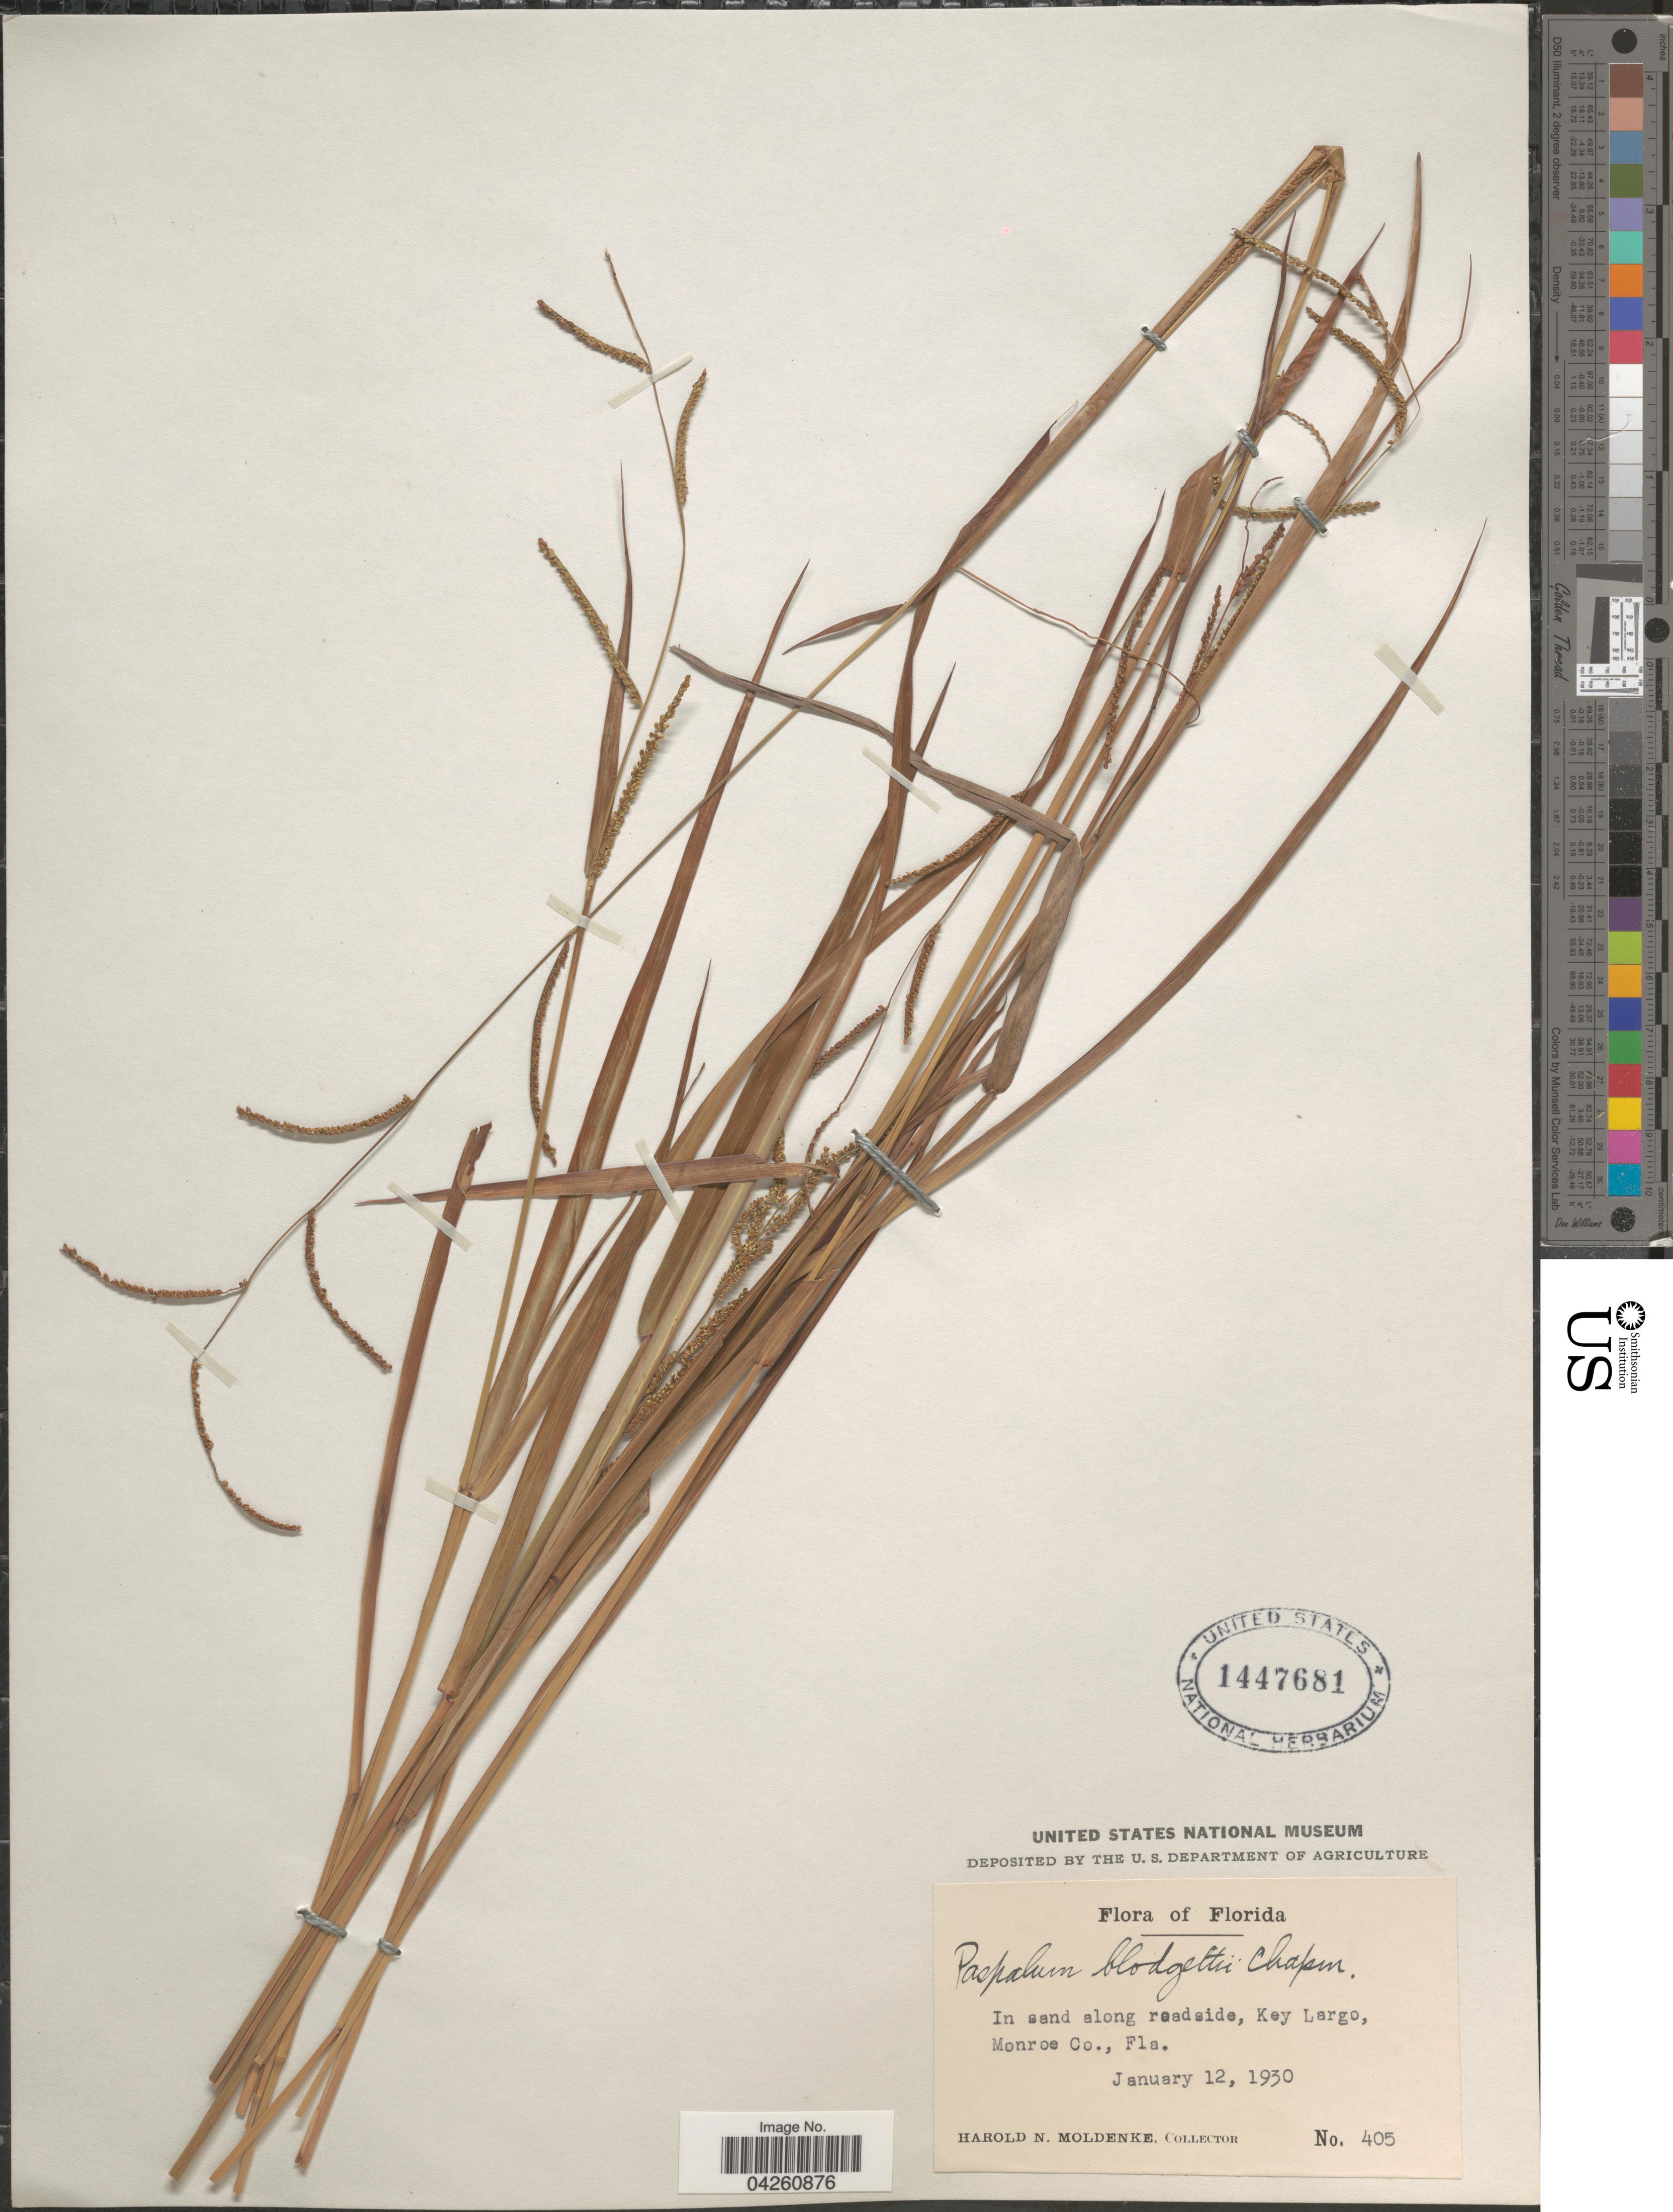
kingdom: Plantae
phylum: Tracheophyta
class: Liliopsida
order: Poales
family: Poaceae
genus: Paspalum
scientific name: Paspalum blodgettii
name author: Chapm.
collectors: H. N. Moldenke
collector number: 405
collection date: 1930-01-12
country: United States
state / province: Florida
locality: In sand along roadside, Key Largo, Monroe Co.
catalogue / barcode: US 1447681